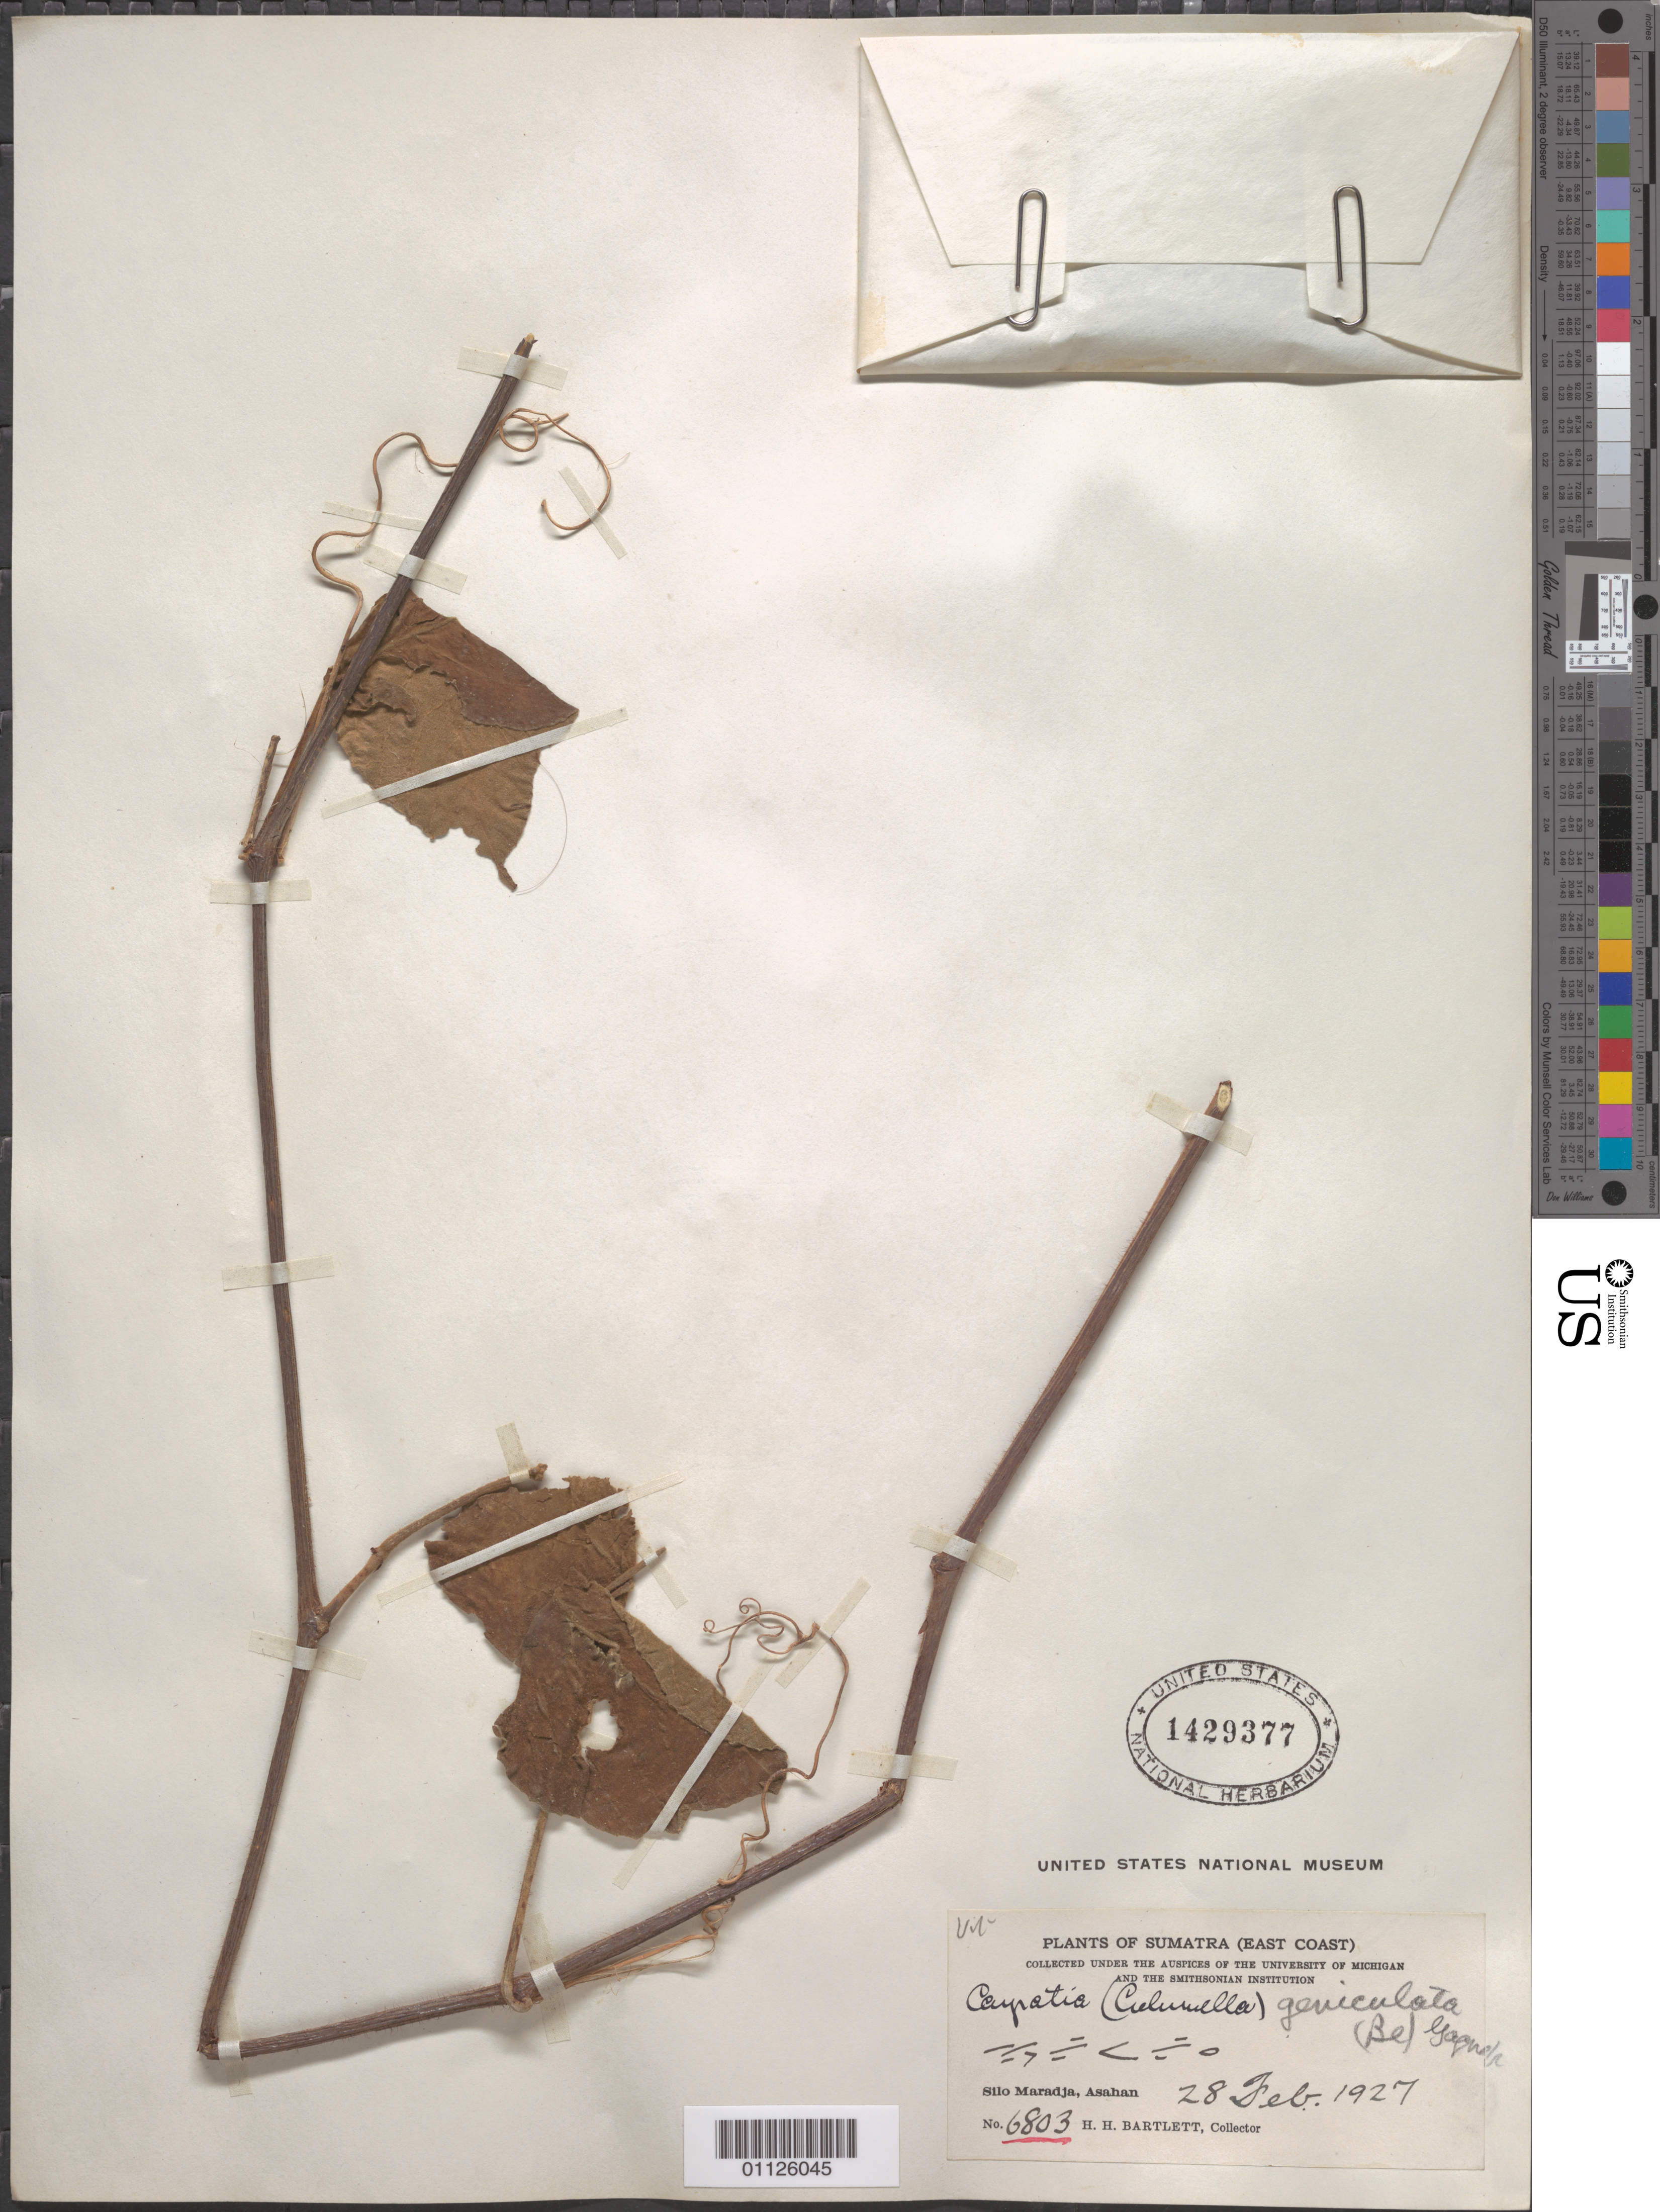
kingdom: Plantae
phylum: Tracheophyta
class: Magnoliopsida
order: Vitales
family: Vitaceae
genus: Cissus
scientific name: Cissus geniculata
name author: Blume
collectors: H. H. Bartlett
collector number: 6803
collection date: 1927-02-28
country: Indonesia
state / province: Sumatra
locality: E Coast. Silo Maradja, Asahan.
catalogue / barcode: US 1429377